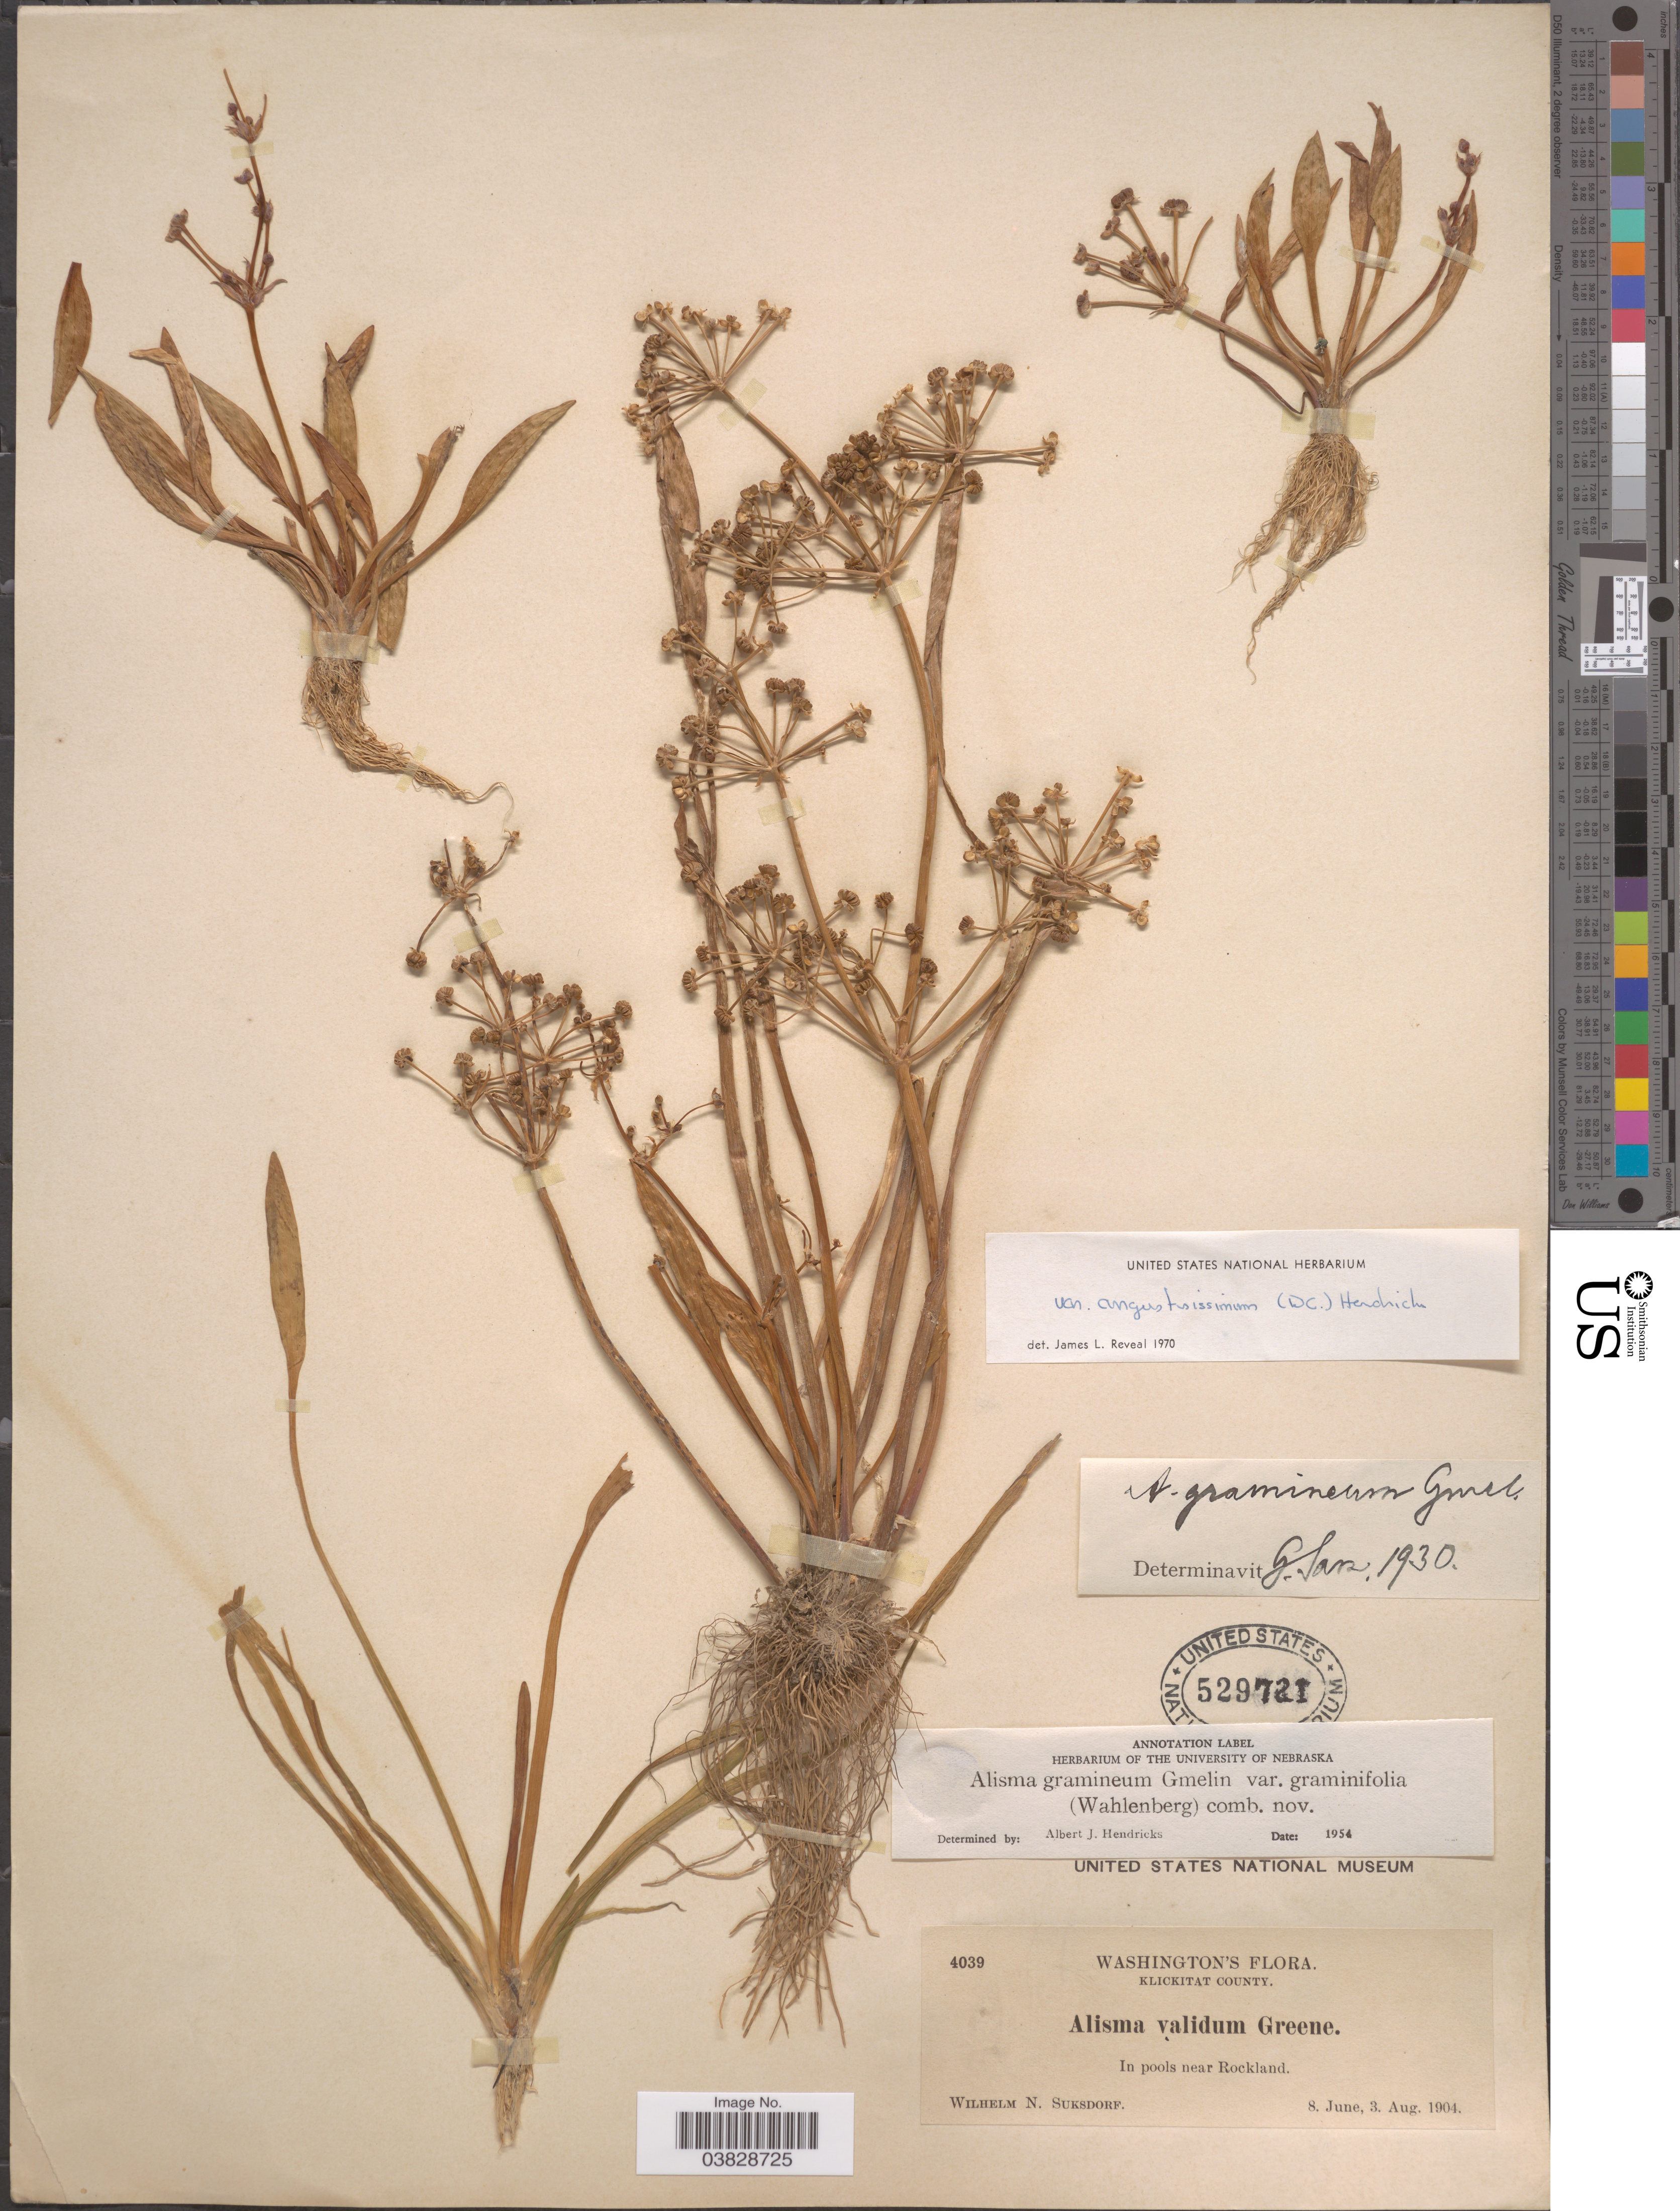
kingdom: Plantae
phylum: Tracheophyta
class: Liliopsida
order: Alismatales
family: Alismataceae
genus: Alisma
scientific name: Alisma gramineum var. graminifolia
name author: (Wahlenb.) A.J.Hendricks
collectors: W. N. Suksdorf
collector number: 4039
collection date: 1904-06-08/1904-08-03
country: United States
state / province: Washington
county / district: Klickitat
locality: Klickitat County. In pools near Rockland.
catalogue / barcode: US 529721